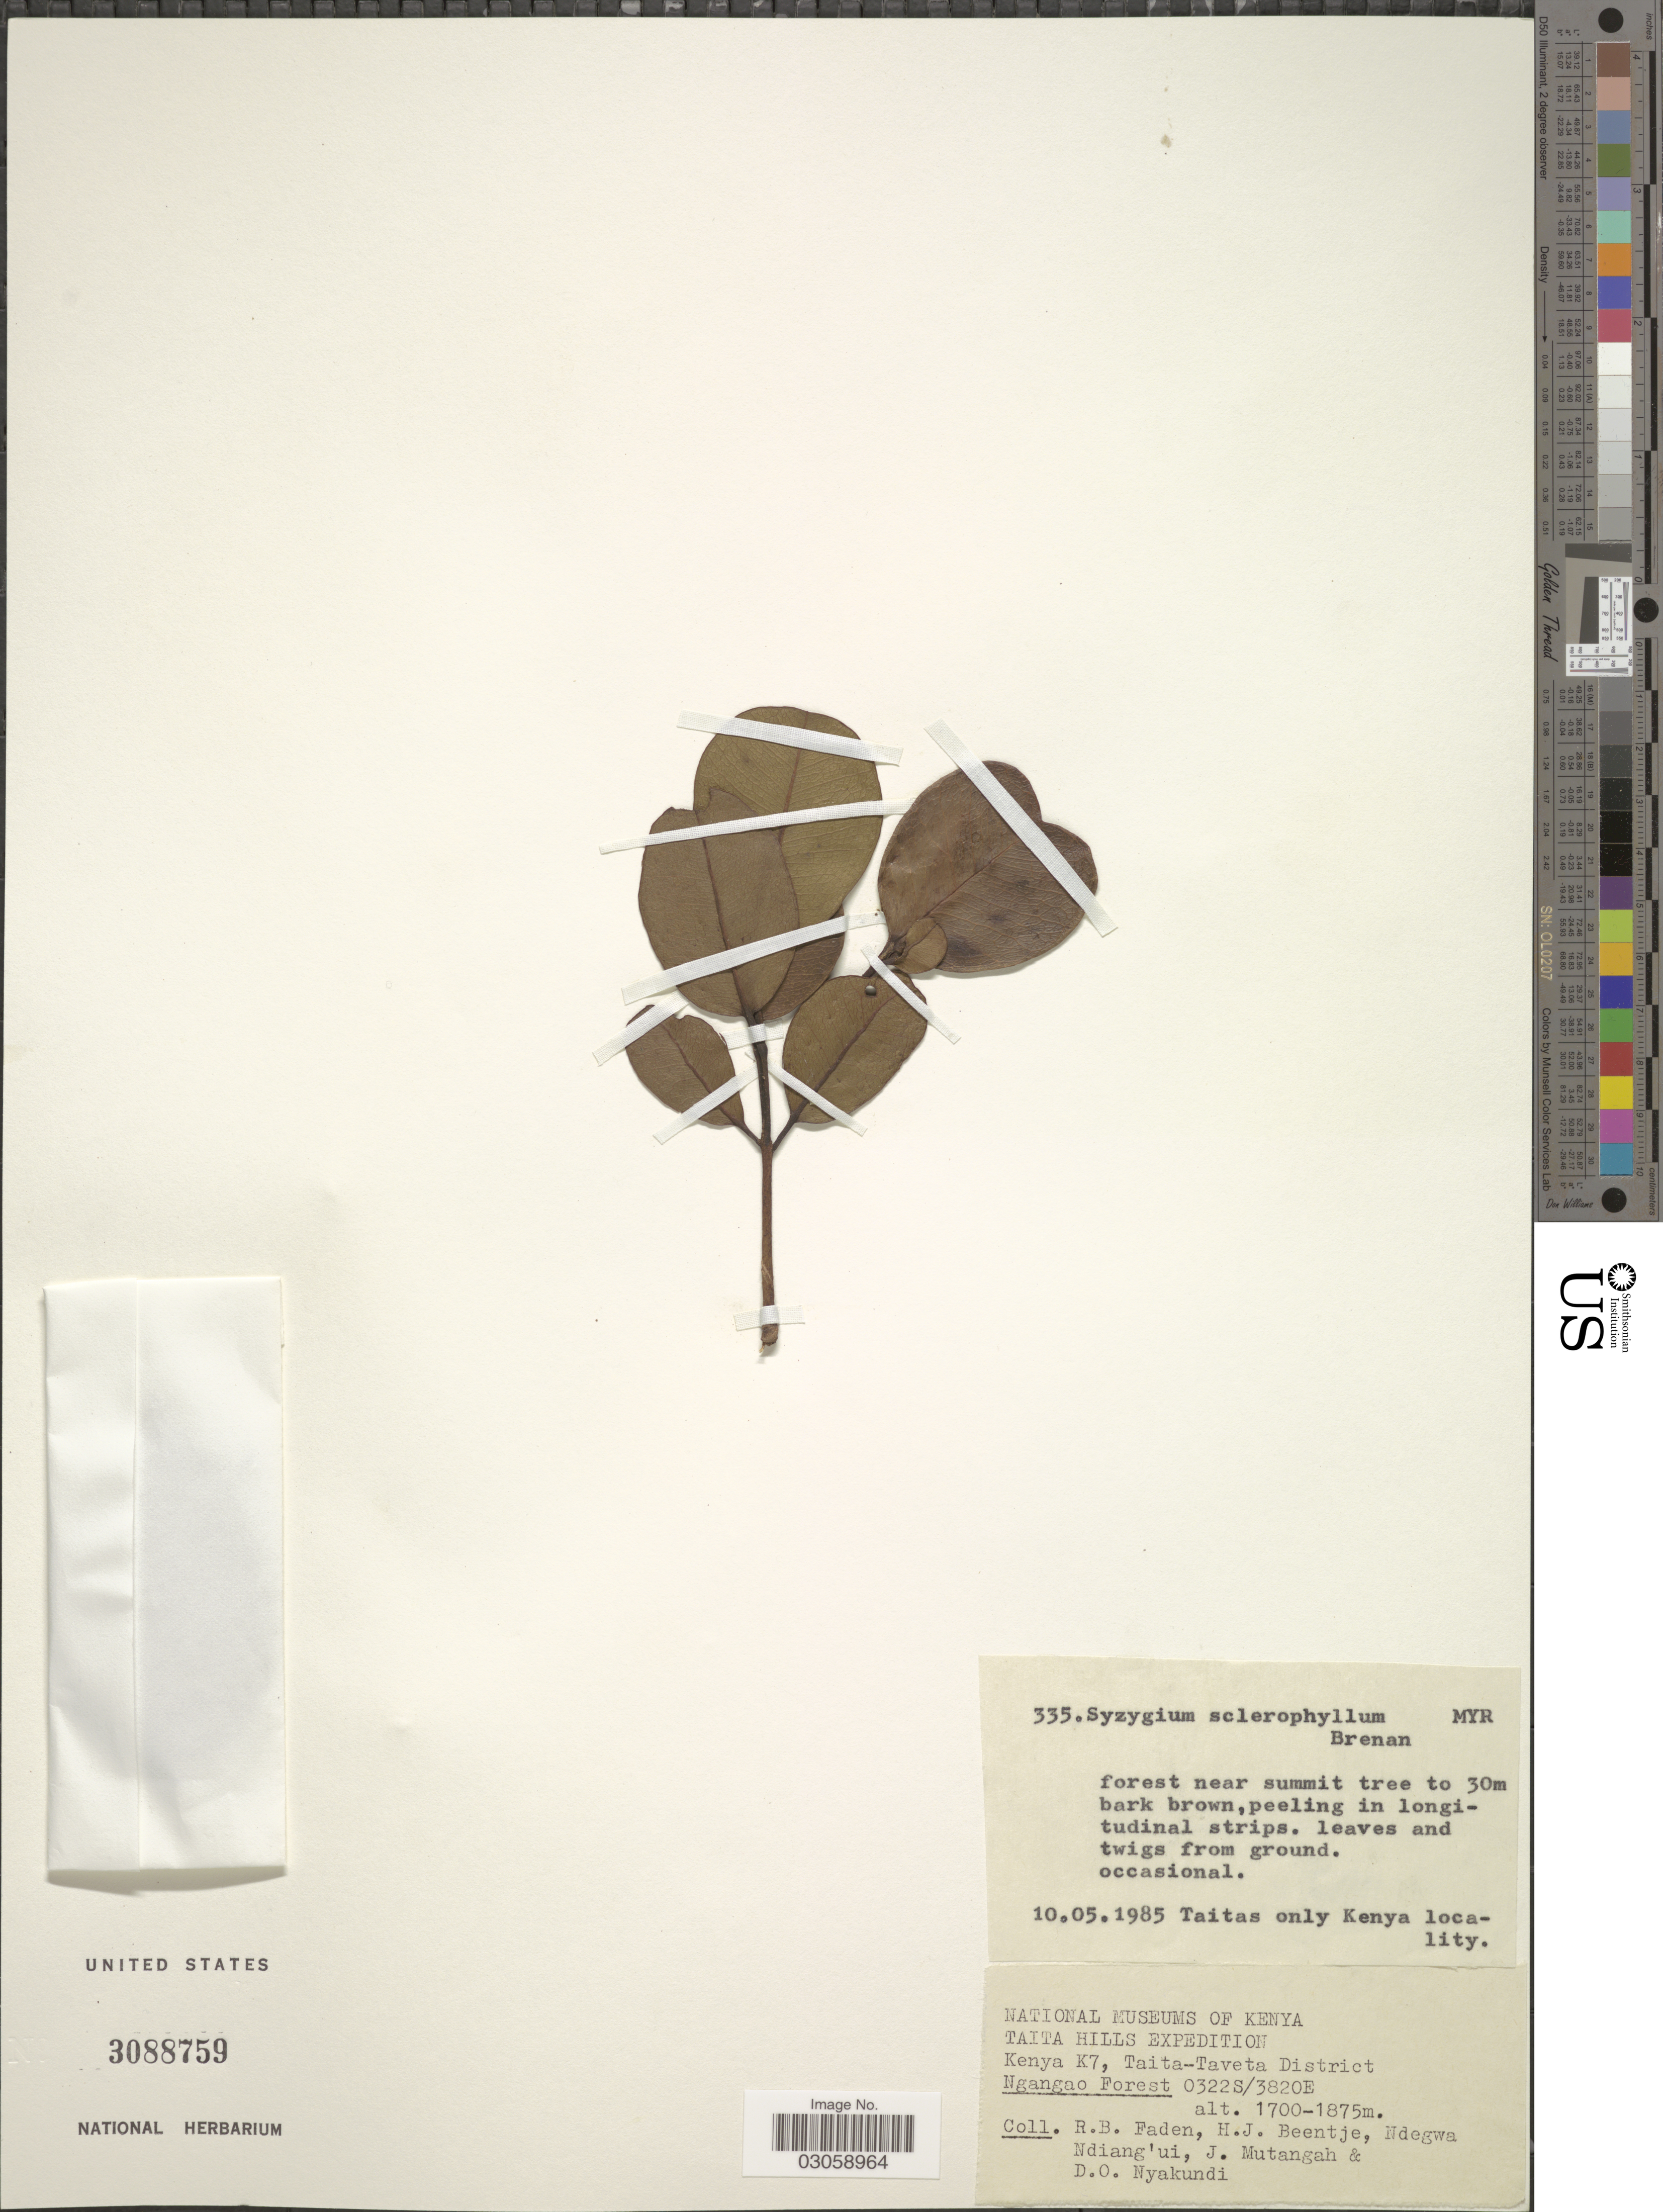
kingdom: Plantae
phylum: Tracheophyta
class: Magnoliopsida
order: Myrtales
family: Myrtaceae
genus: Syzygium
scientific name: Syzygium sclerophyllum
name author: Thwaites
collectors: R. B. Faden, H. J. Beentje, Ndegwa Ndiang'ui, J. Mutangah & D. Nyakundi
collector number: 335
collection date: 1985-05-10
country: Kenya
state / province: Taita Taveta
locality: Taita Hills , Kenya K7, Taita-Taveta District, Ngangao Forest.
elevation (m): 1700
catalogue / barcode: US 3088759